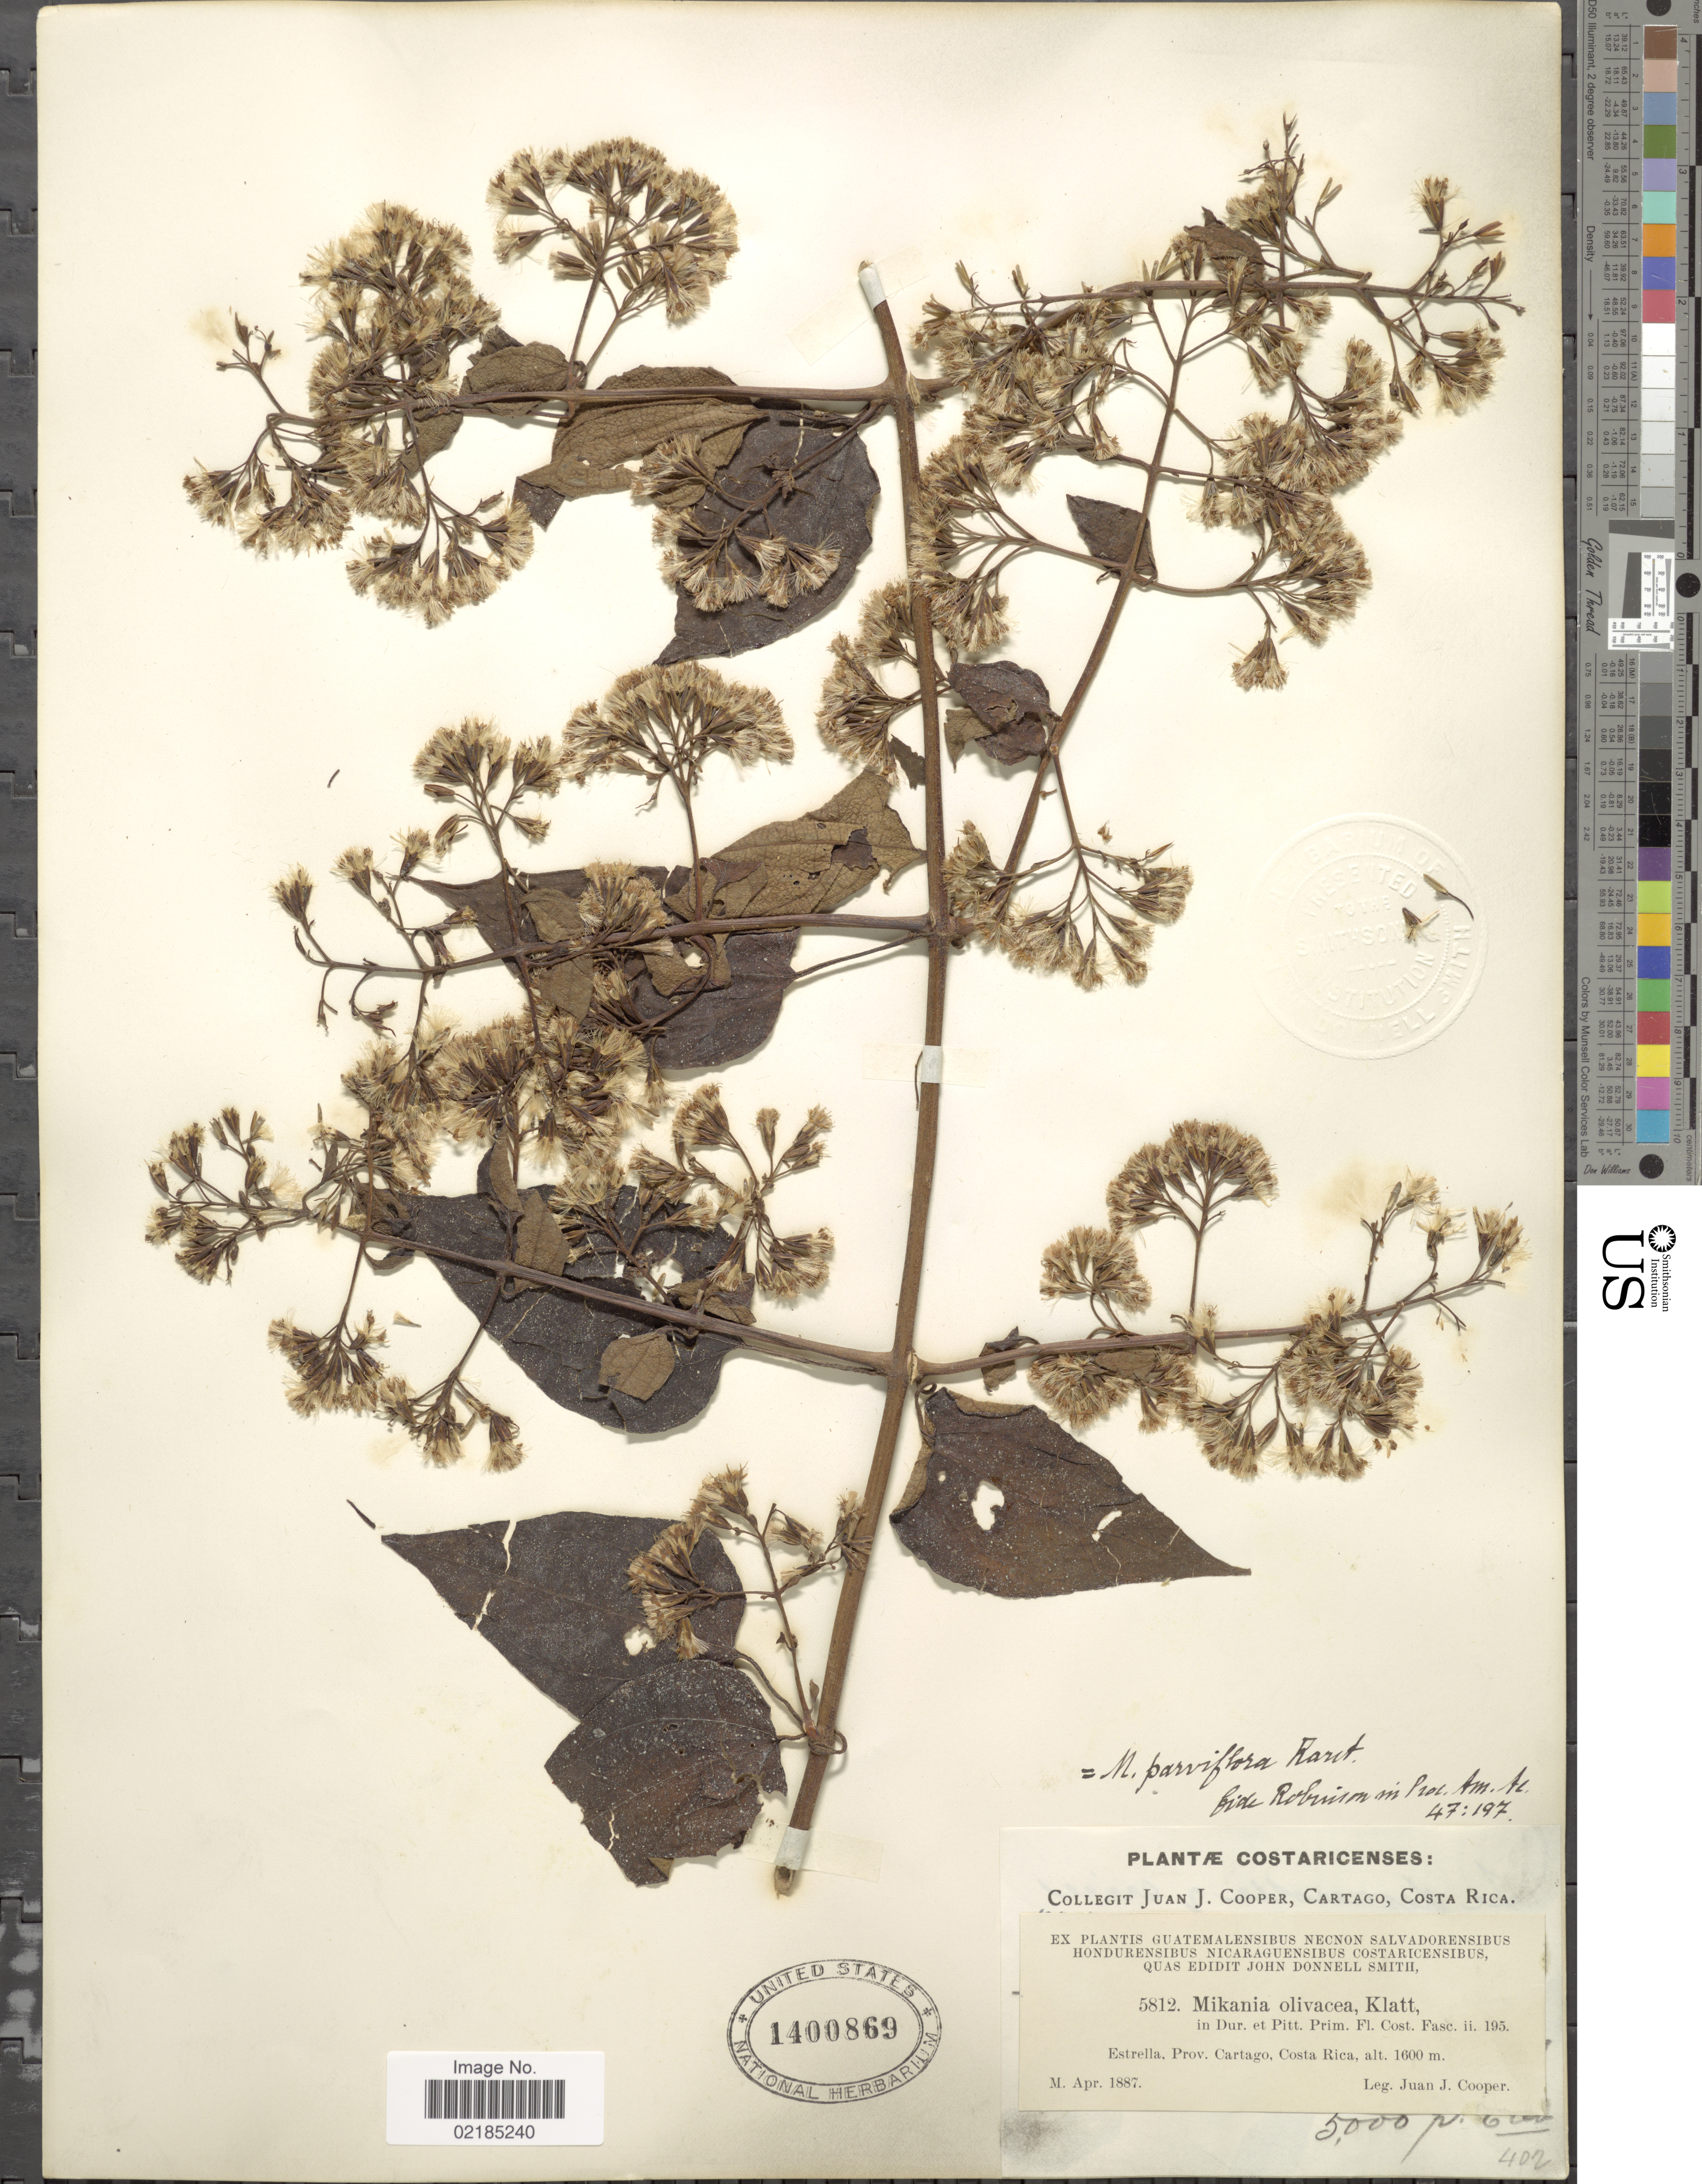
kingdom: Plantae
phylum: Tracheophyta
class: Magnoliopsida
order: Asterales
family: Asteraceae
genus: Mikania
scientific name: Mikania parviflora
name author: (Aubl.) Karst.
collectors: J. J. Cooper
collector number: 5812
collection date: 1887-04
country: Costa Rica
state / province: Cartago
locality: Estrella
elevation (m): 1600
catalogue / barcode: US 1400869